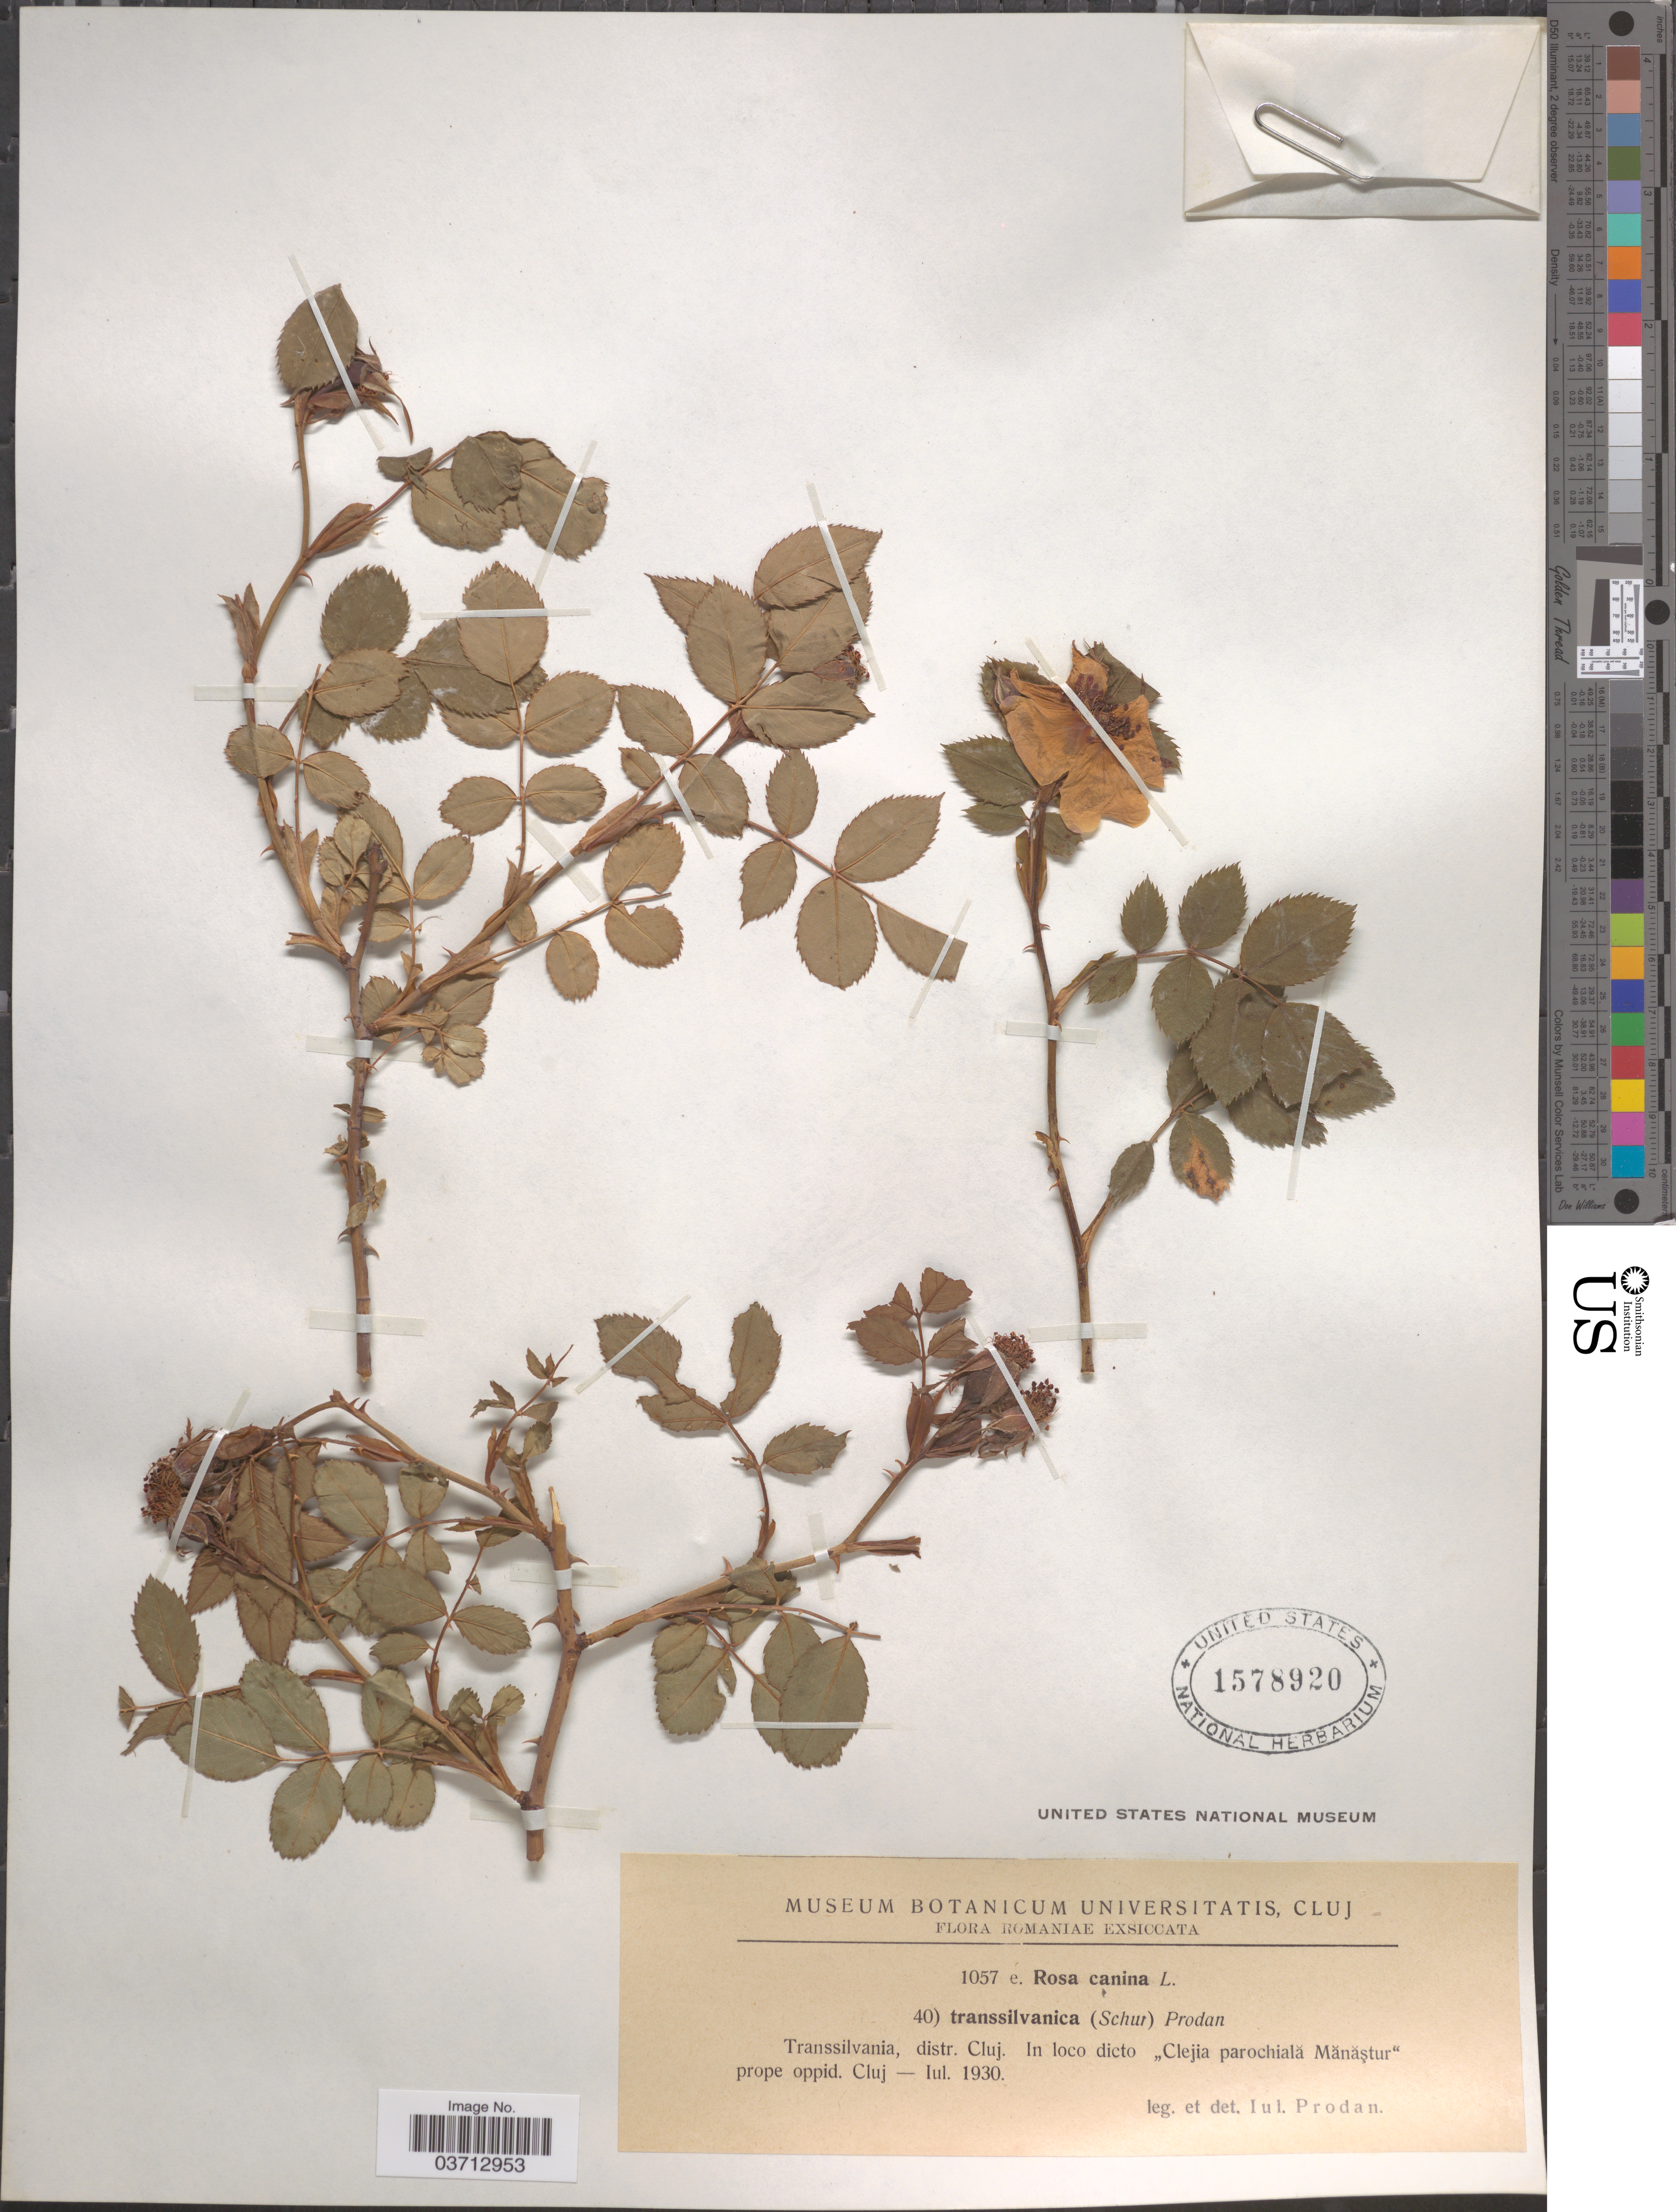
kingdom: Plantae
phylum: Tracheophyta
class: Magnoliopsida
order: Rosales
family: Rosaceae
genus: Rosa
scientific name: Rosa canina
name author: L.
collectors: J. Prodan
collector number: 1057e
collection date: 1930-07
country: Romania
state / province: Cluj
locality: Romaniae. Transsilvania, dist. Cluj. In loco dicto "Clejia parochială Mănăştur" prope oppid. Cluj.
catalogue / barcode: US 1578920